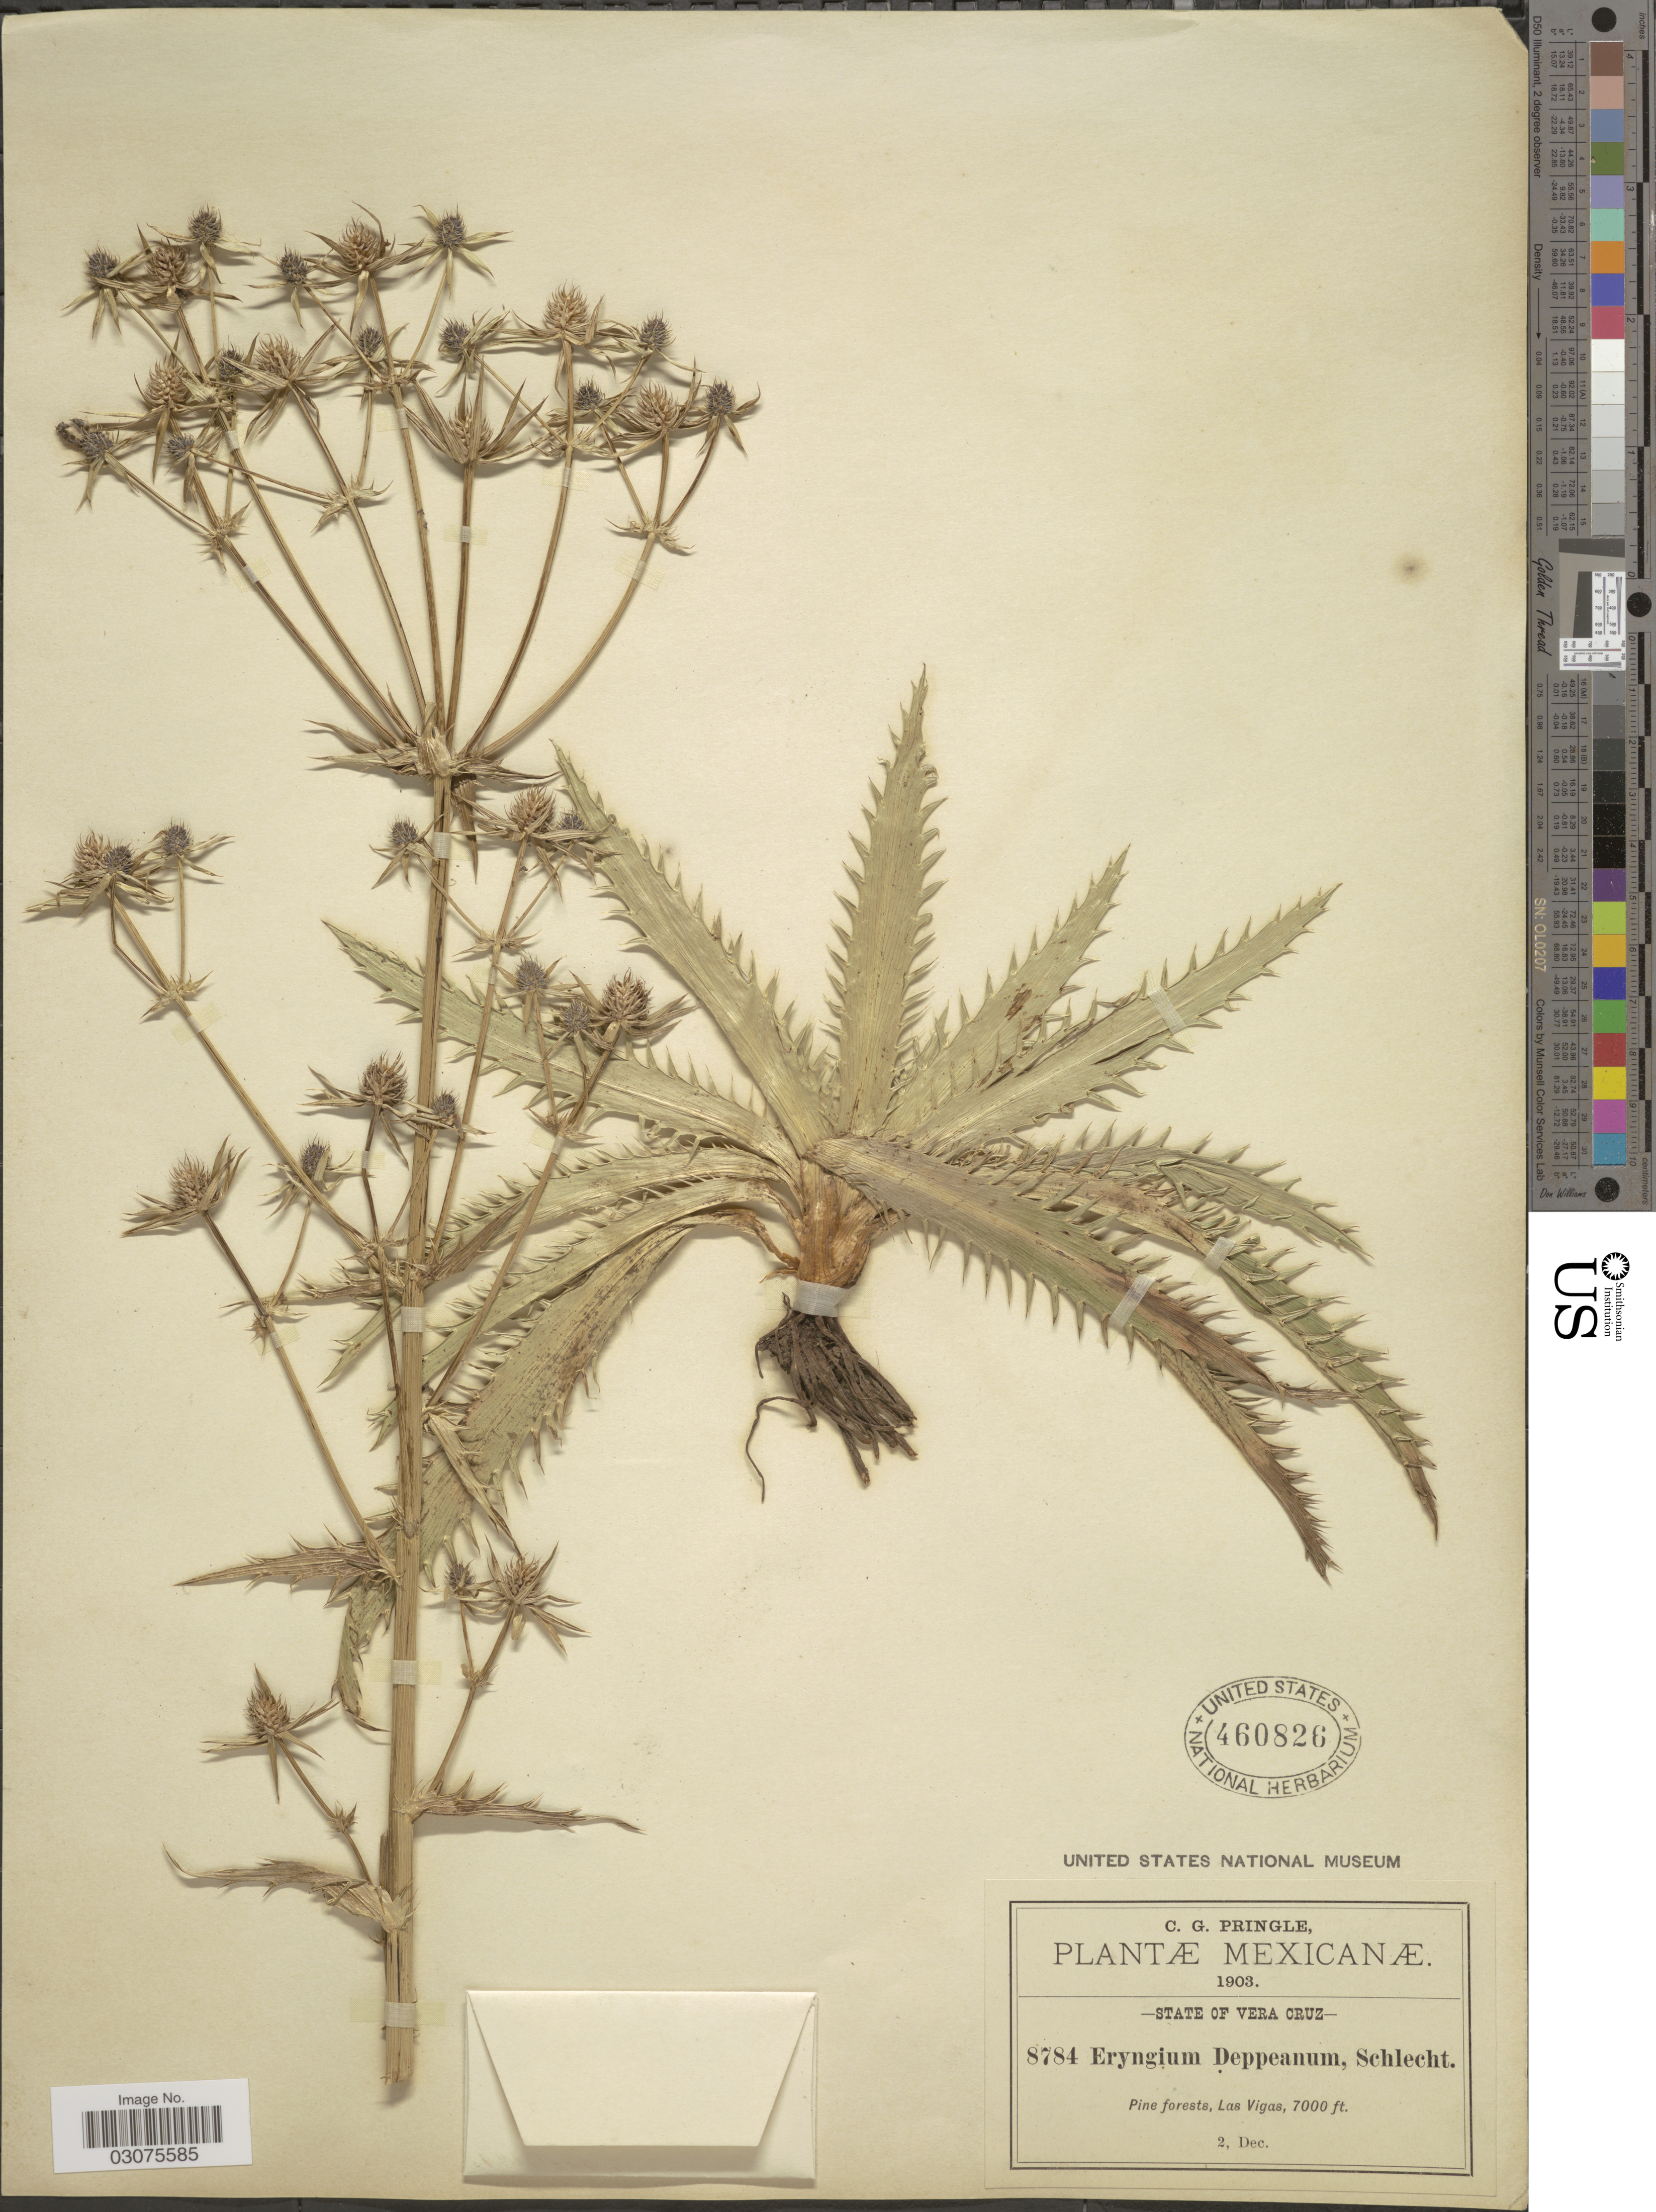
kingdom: Plantae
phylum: Tracheophyta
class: Magnoliopsida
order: Apiales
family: Apiaceae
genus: Eryngium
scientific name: Eryngium deppeanum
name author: Schltdl. & Cham.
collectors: C. G. Pringle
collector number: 8784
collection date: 1903-12-02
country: Mexico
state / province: Veracruz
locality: State of Vera Cruz. Pine forests, Las Vigas.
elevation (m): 2134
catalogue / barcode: US 460826